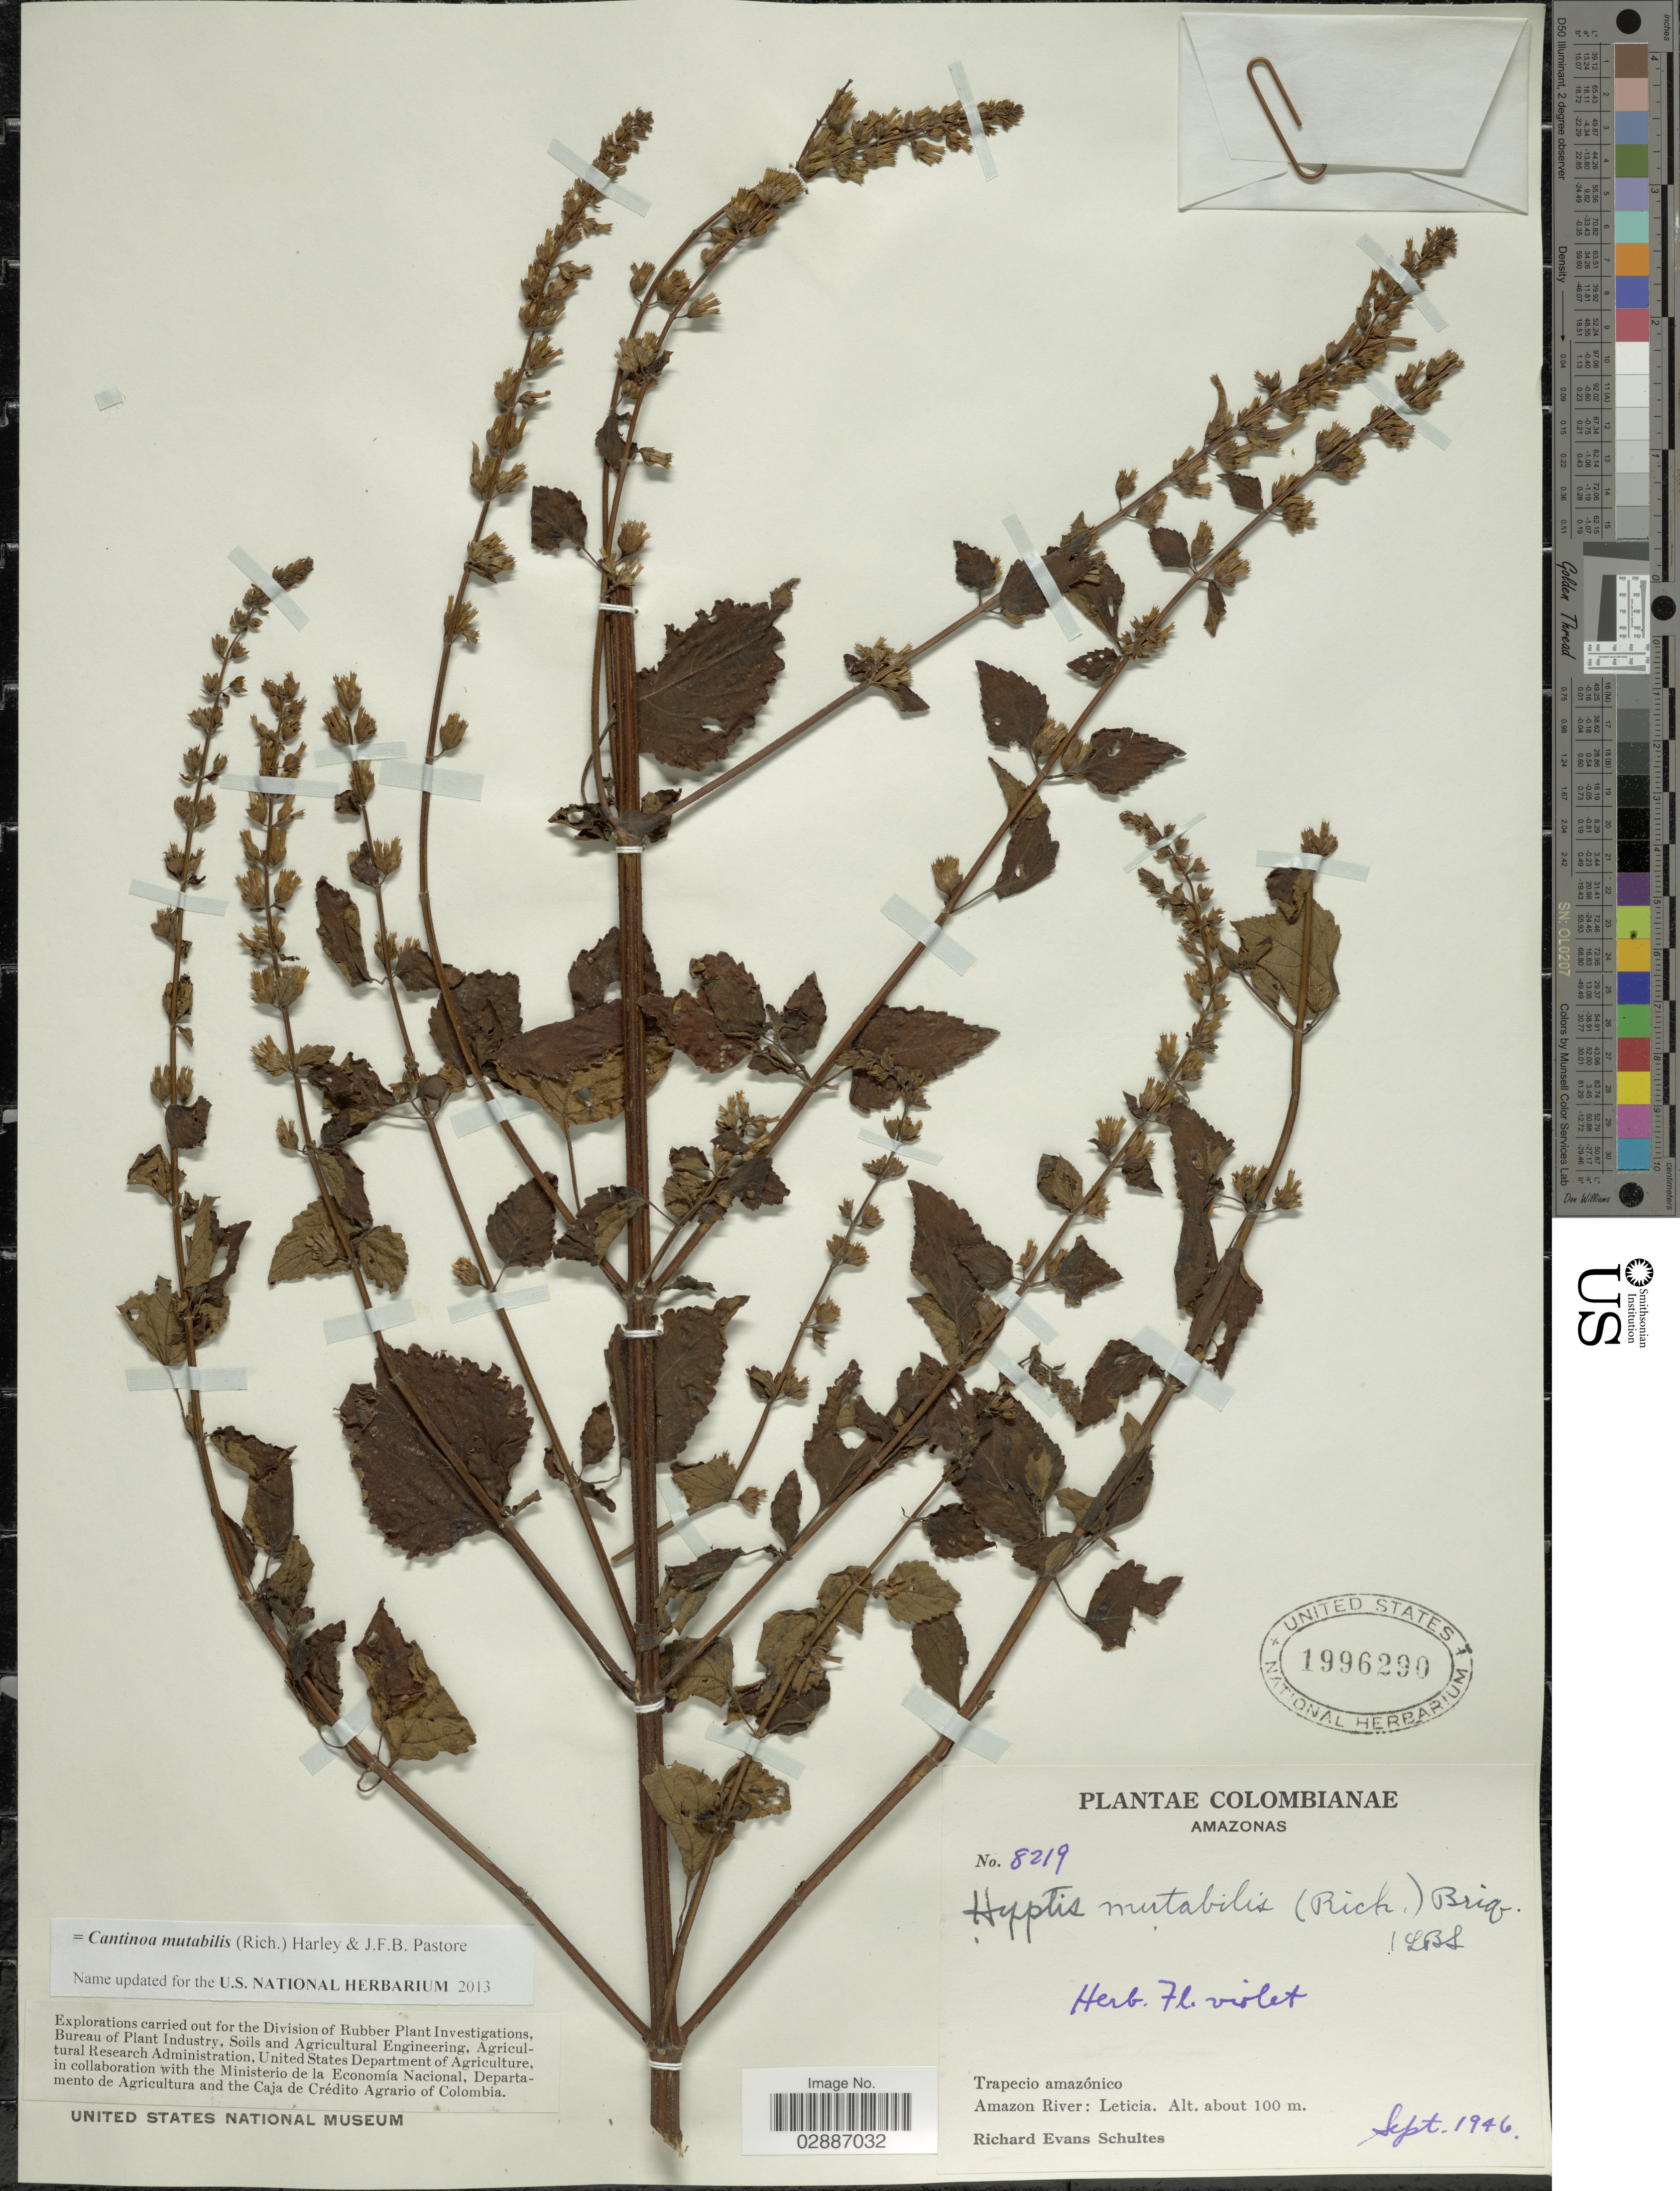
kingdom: Plantae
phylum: Tracheophyta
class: Magnoliopsida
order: Lamiales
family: Lamiaceae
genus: Cantinoa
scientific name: Cantinoa mutabilis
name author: (Epling) Harley & J.F.B. Pastore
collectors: R. E. Schultes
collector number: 8219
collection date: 1946-09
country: Colombia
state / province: Amazônas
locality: Trapecio amazónico. Amazon River: Leticia.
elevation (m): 100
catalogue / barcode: US 1996290